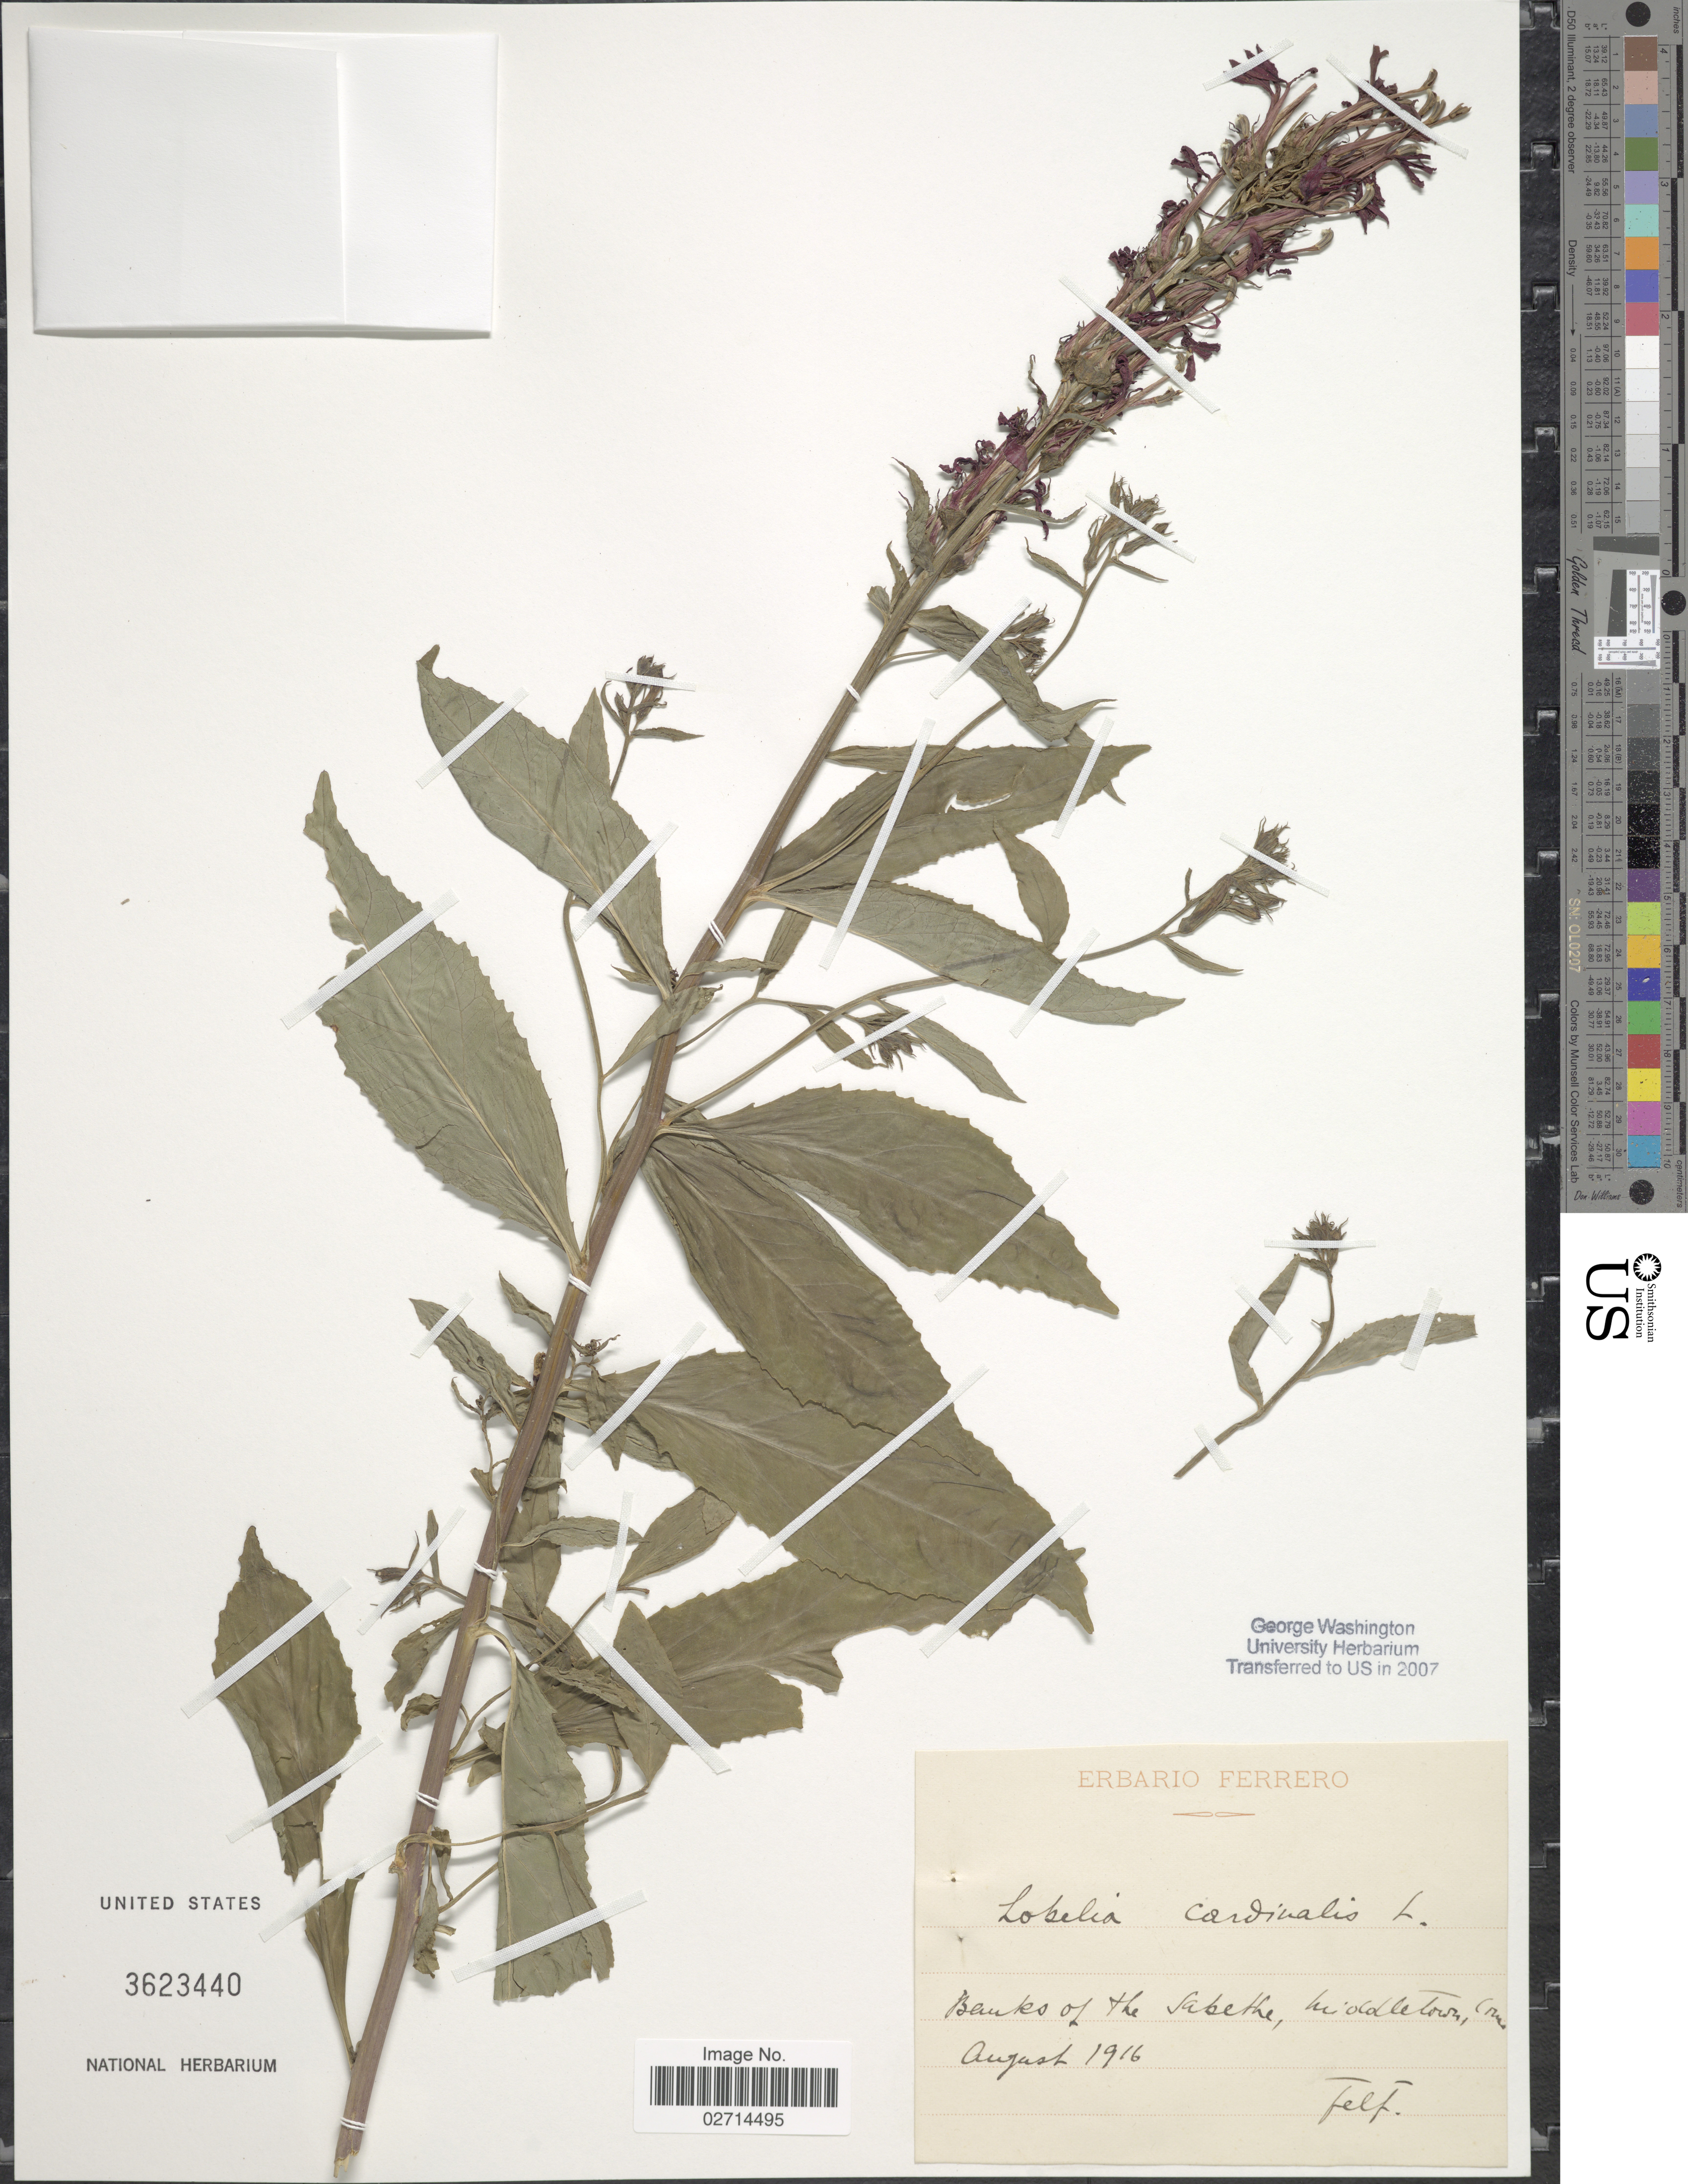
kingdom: Plantae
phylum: Tracheophyta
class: Magnoliopsida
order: Asterales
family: Campanulaceae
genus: Lobelia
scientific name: Lobelia cardinalis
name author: L.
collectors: ex herb. Ferrero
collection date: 1916-08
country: United States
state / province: Connecticut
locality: Banks of the Sabethe, Middletown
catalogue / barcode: US 3623440